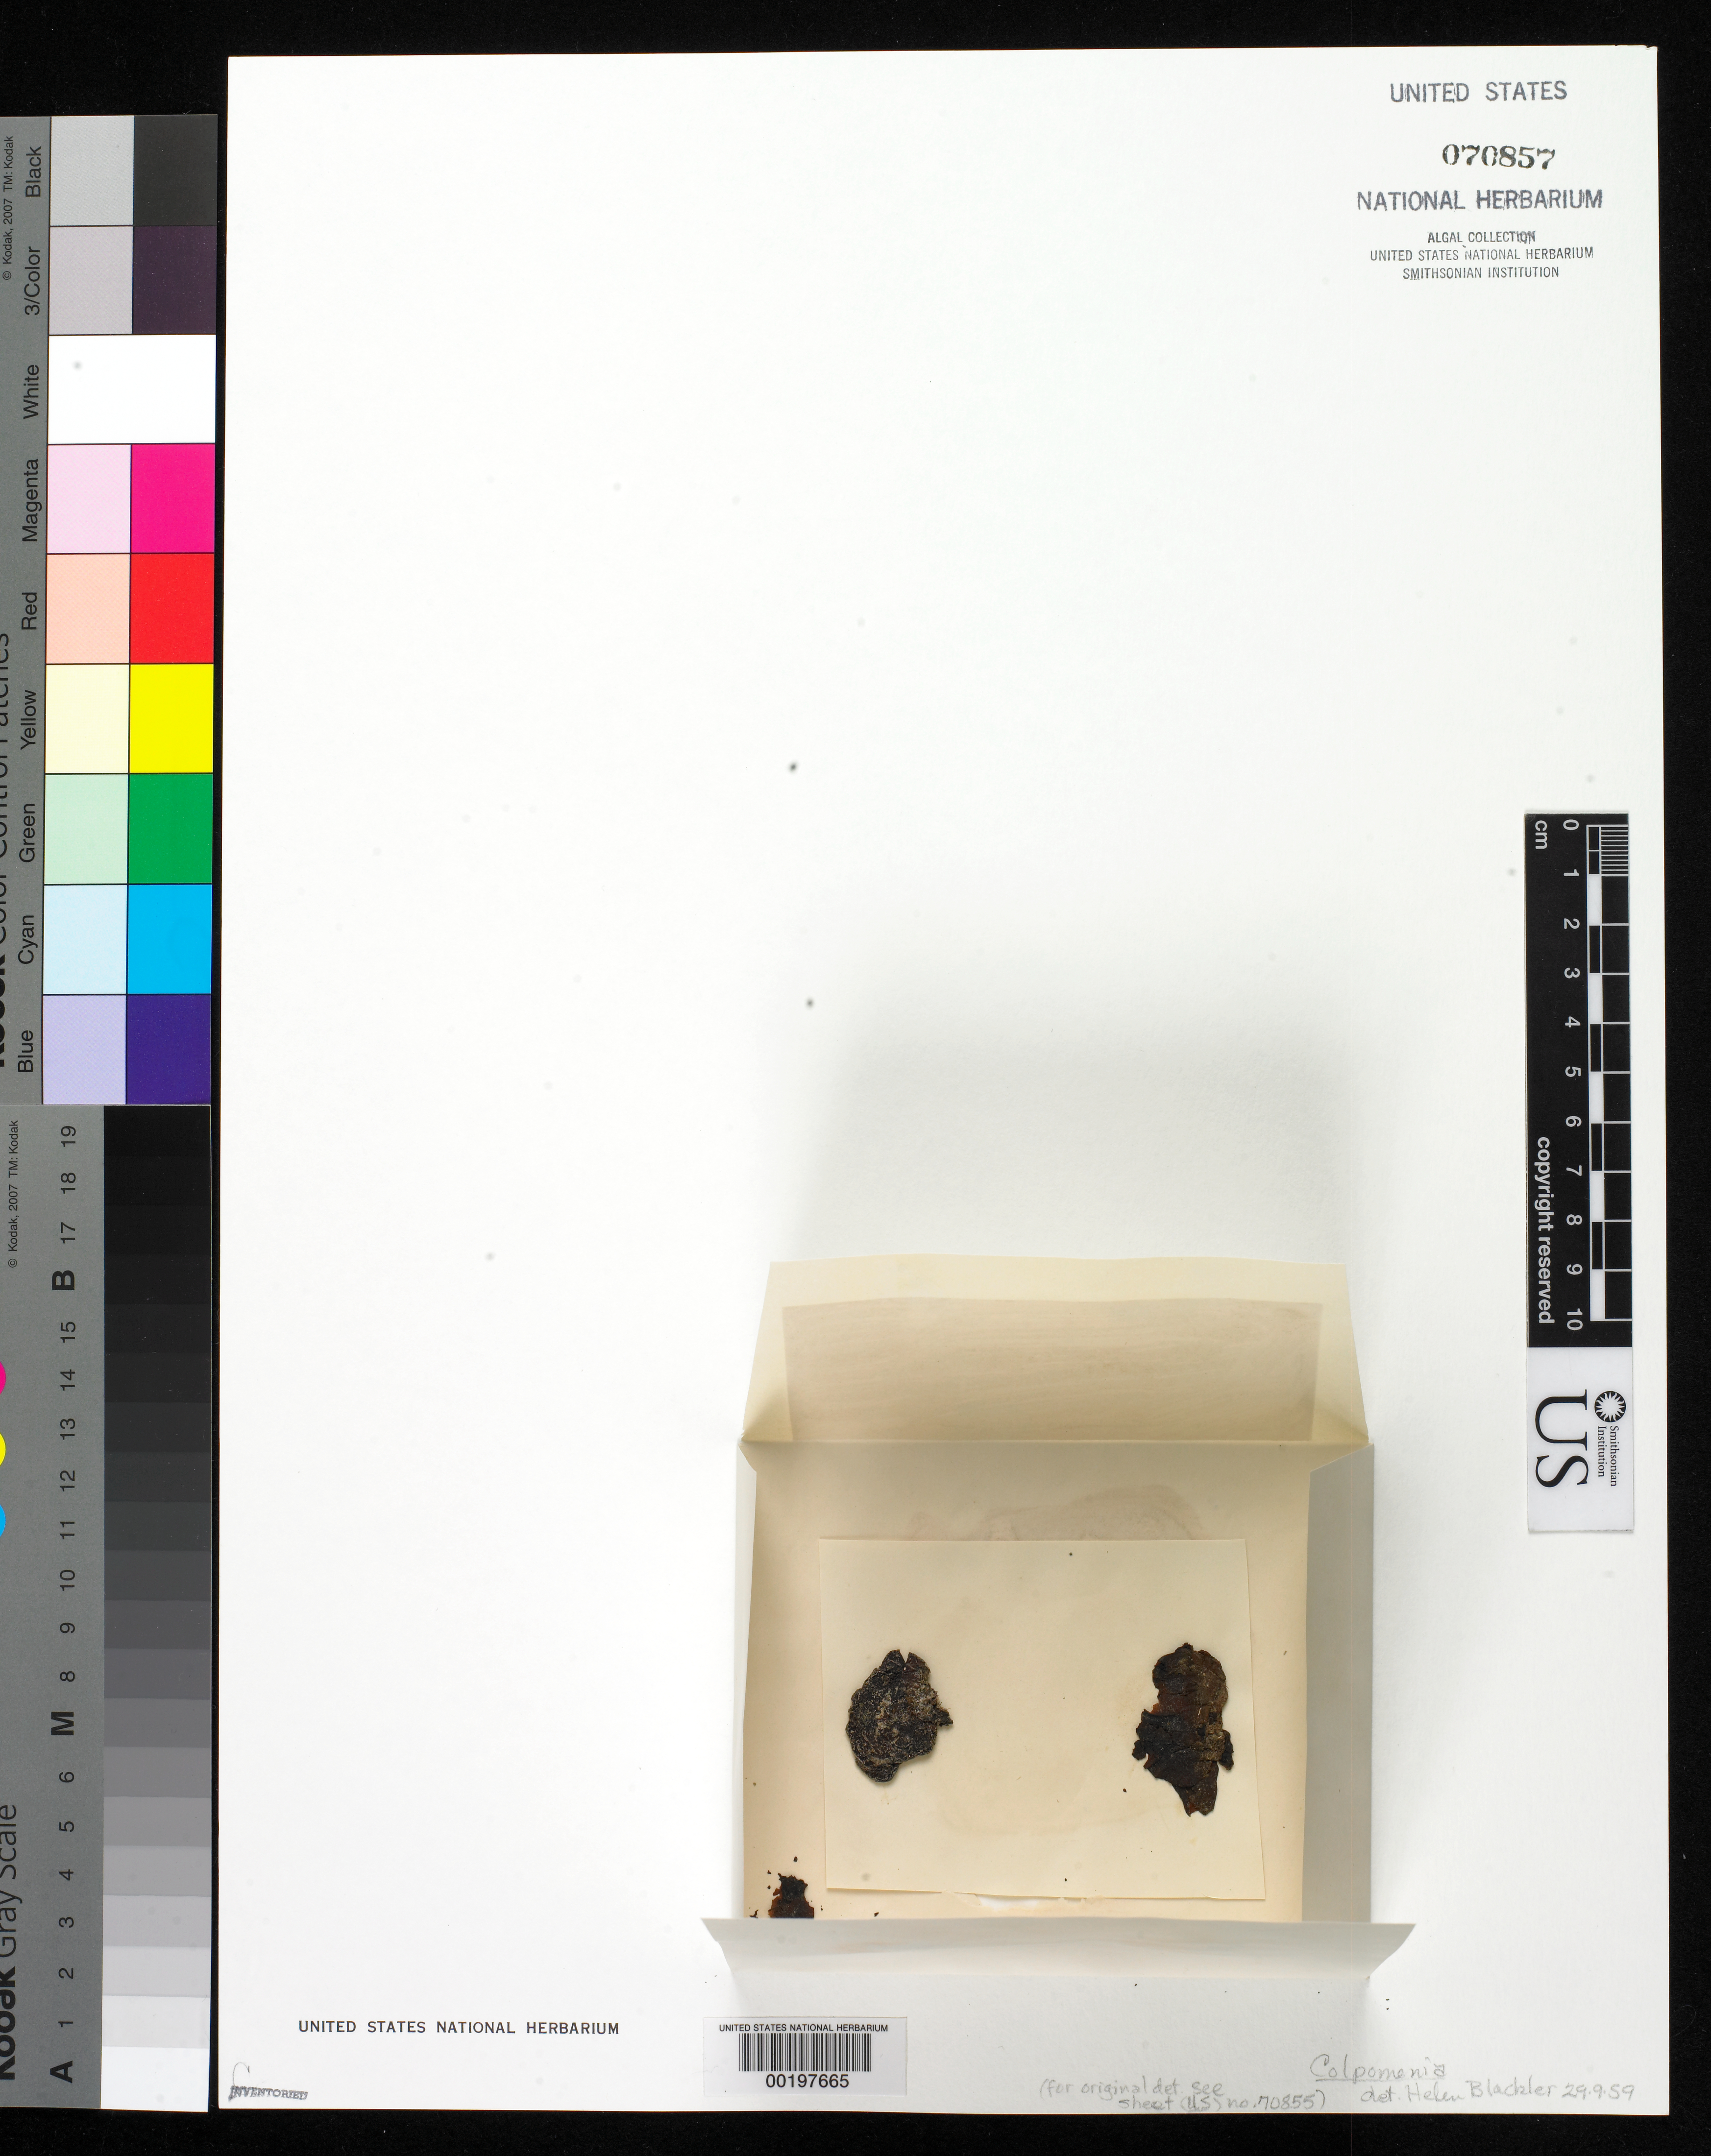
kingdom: Chromista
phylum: Ochrophyta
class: Phaeophyceae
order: Scytosiphonales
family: Scytosiphonaceae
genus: Colpomenia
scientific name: Colpomenia sp.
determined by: Blackler, H.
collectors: W. D. Brackenridge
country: French Polynesia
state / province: Îles du Vent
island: Îles du Vent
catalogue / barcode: US 70857